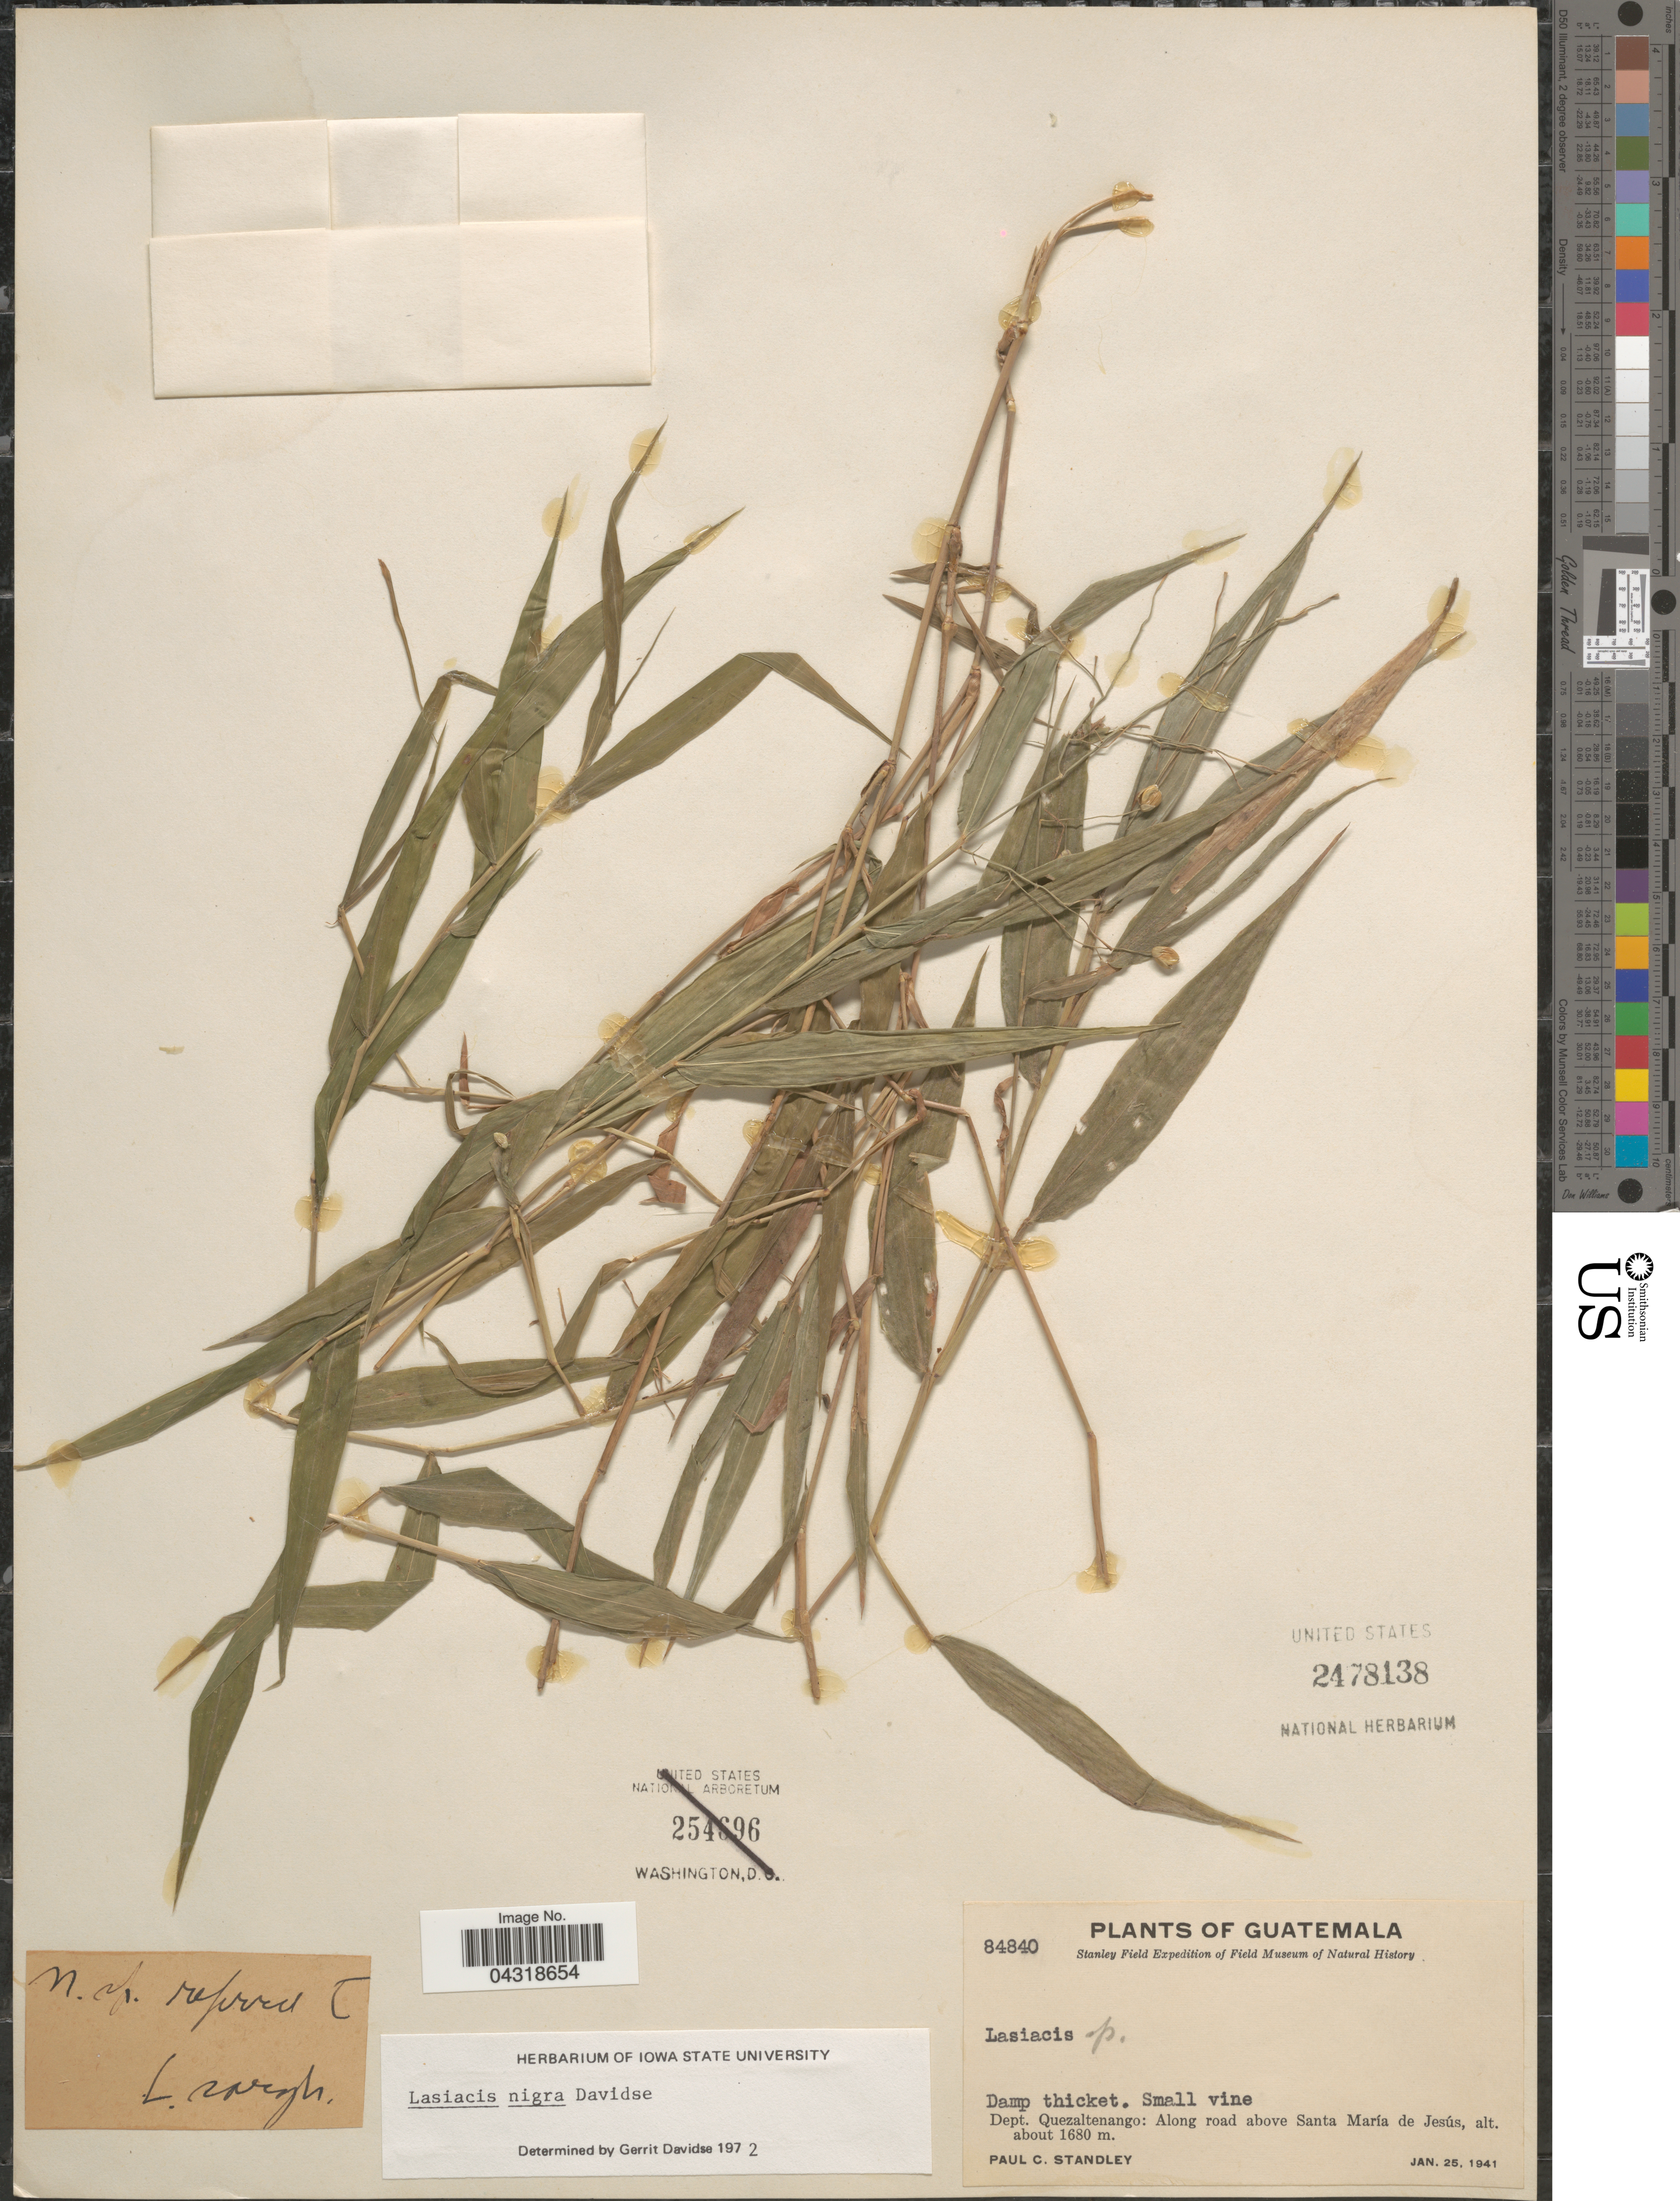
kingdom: Plantae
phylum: Tracheophyta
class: Liliopsida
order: Poales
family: Poaceae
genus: Lasiacis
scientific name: Lasiacis nigra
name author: Davidse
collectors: P. C. Standley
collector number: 84840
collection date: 1941-01-25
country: Guatemala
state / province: Quetzaltenango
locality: Sewell Avery Expedition. Dept. Quezaltenango: Along road above Santa María de Jesús.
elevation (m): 1680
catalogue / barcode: US 2478138